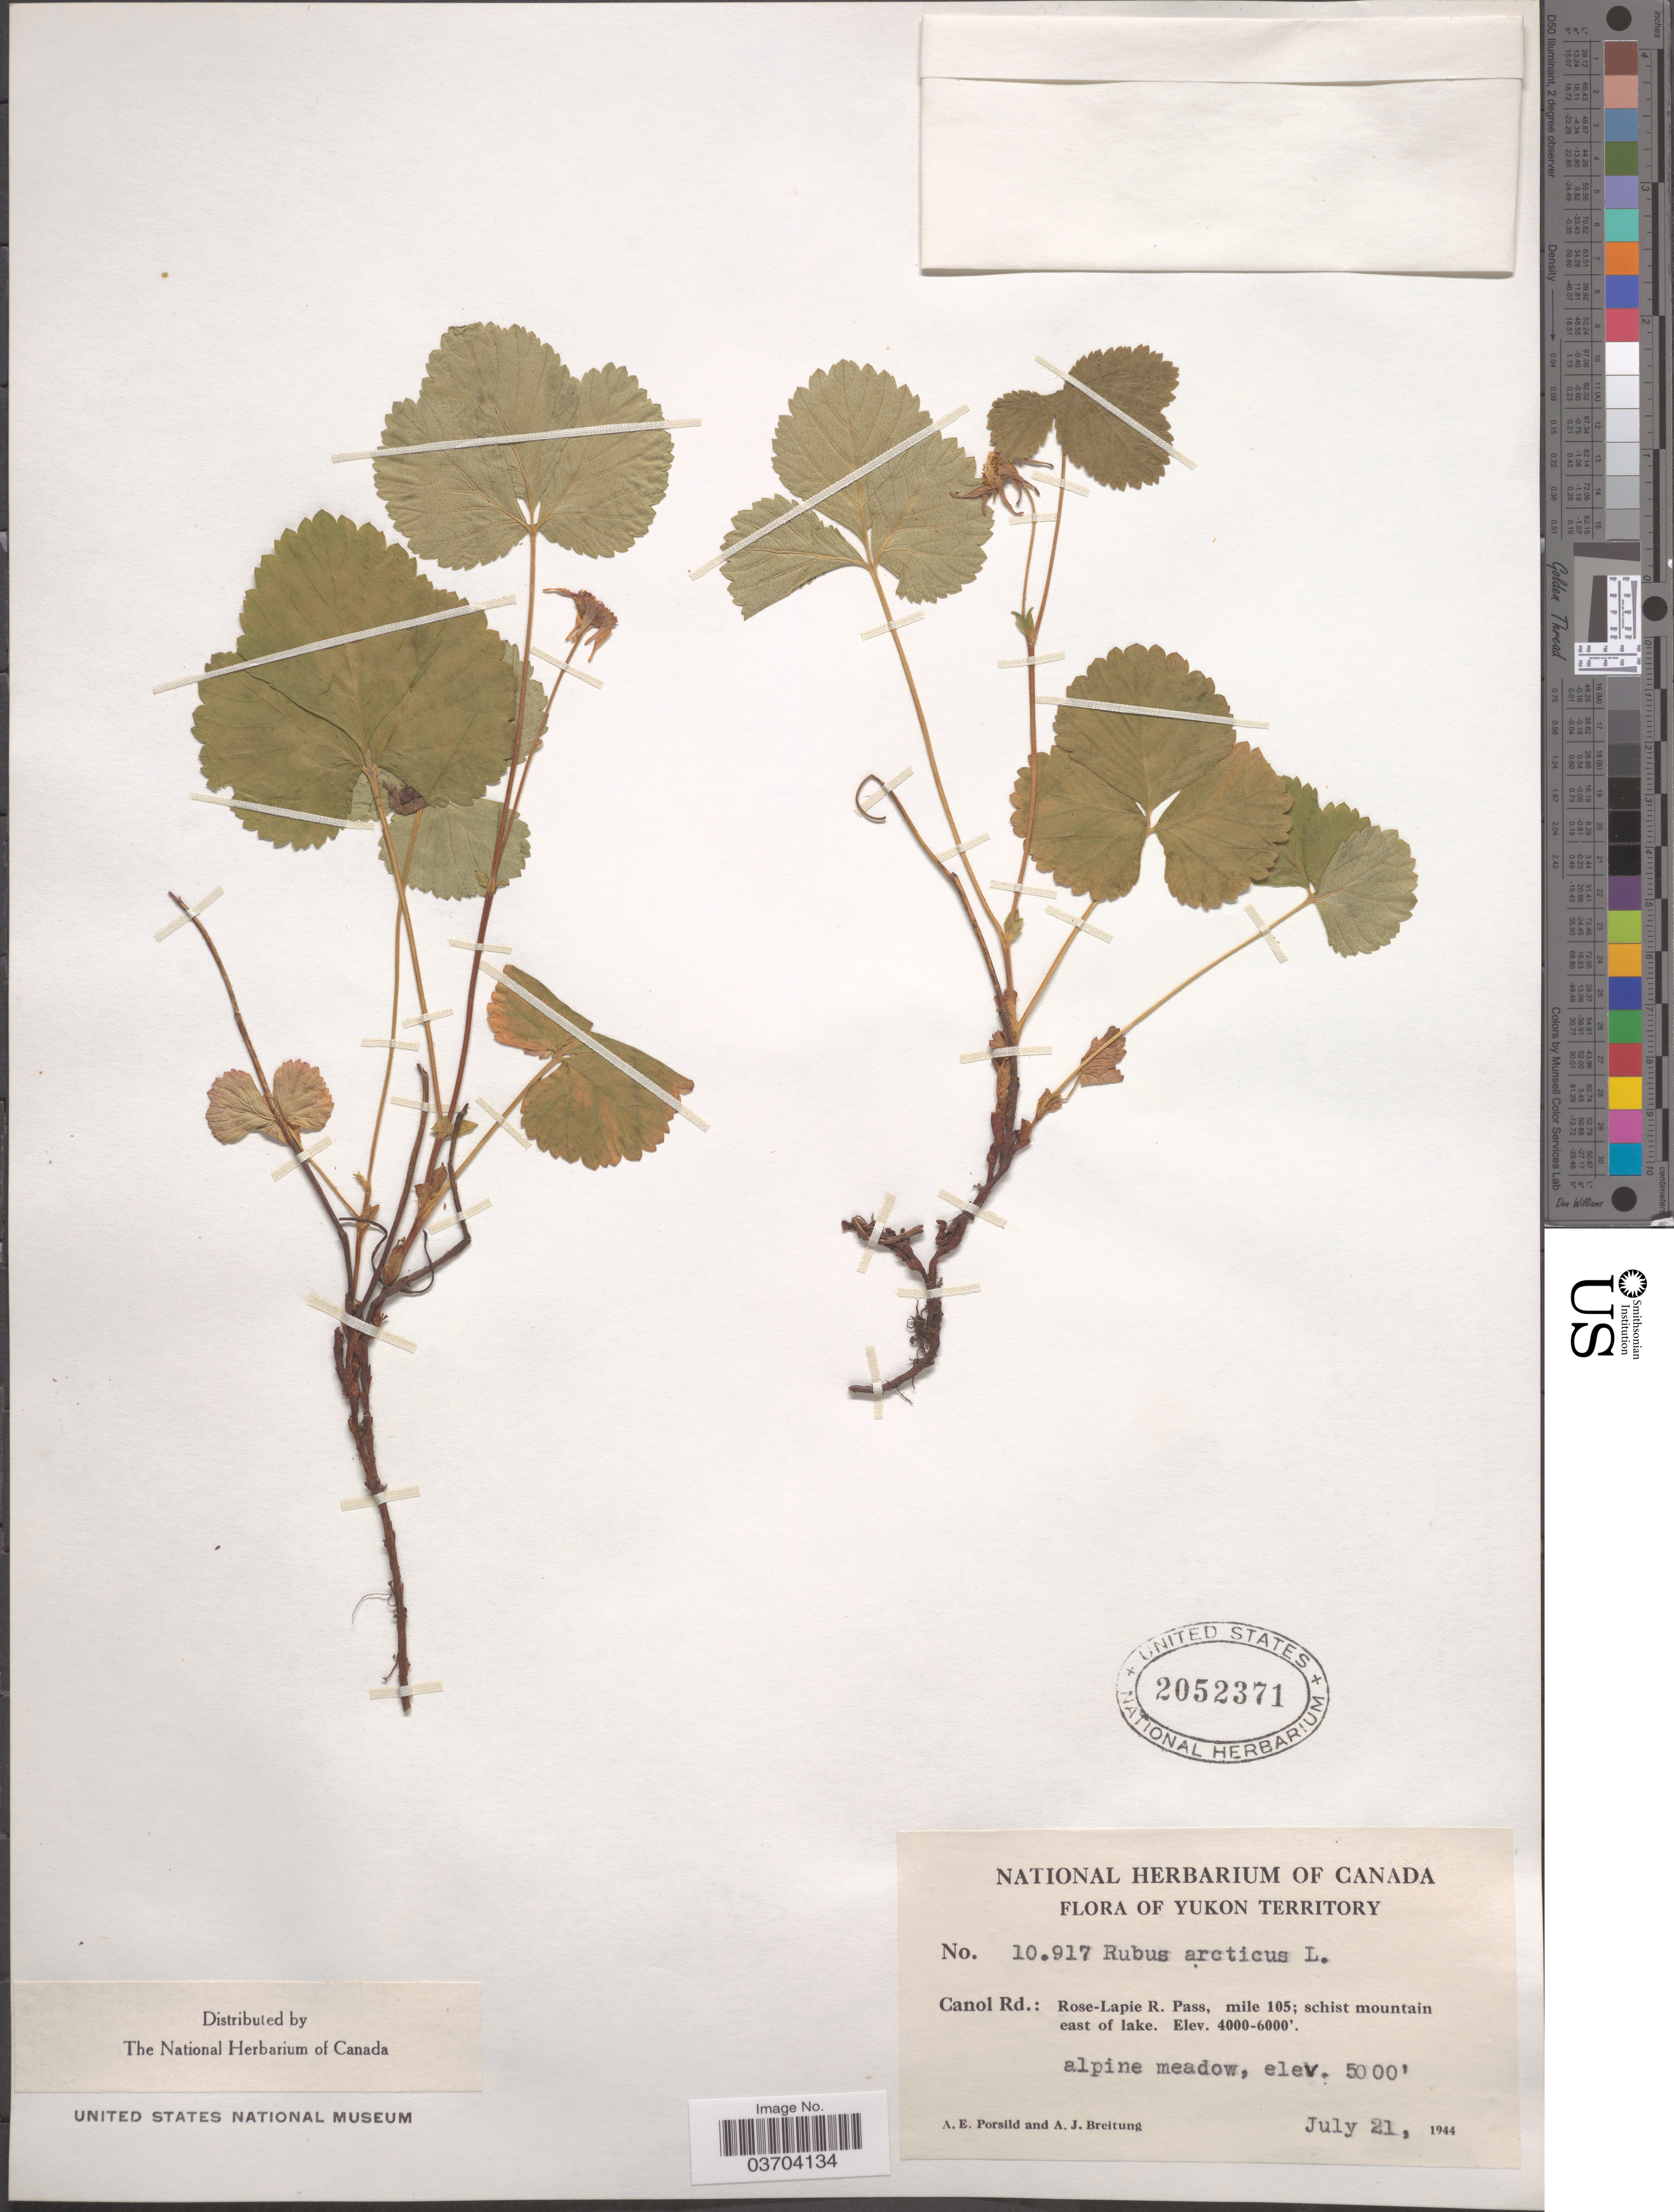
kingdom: Plantae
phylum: Tracheophyta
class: Magnoliopsida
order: Rosales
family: Rosaceae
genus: Rubus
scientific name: Rubus arcticus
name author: L.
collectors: A. E. Porsild & A. Breitung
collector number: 10917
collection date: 1944-07-21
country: Canada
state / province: Yukon Territory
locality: Canol Rd.: Rose-Lapie R. Pass, mile 105; schist mountain east of lake.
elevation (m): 1219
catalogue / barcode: US 2052371